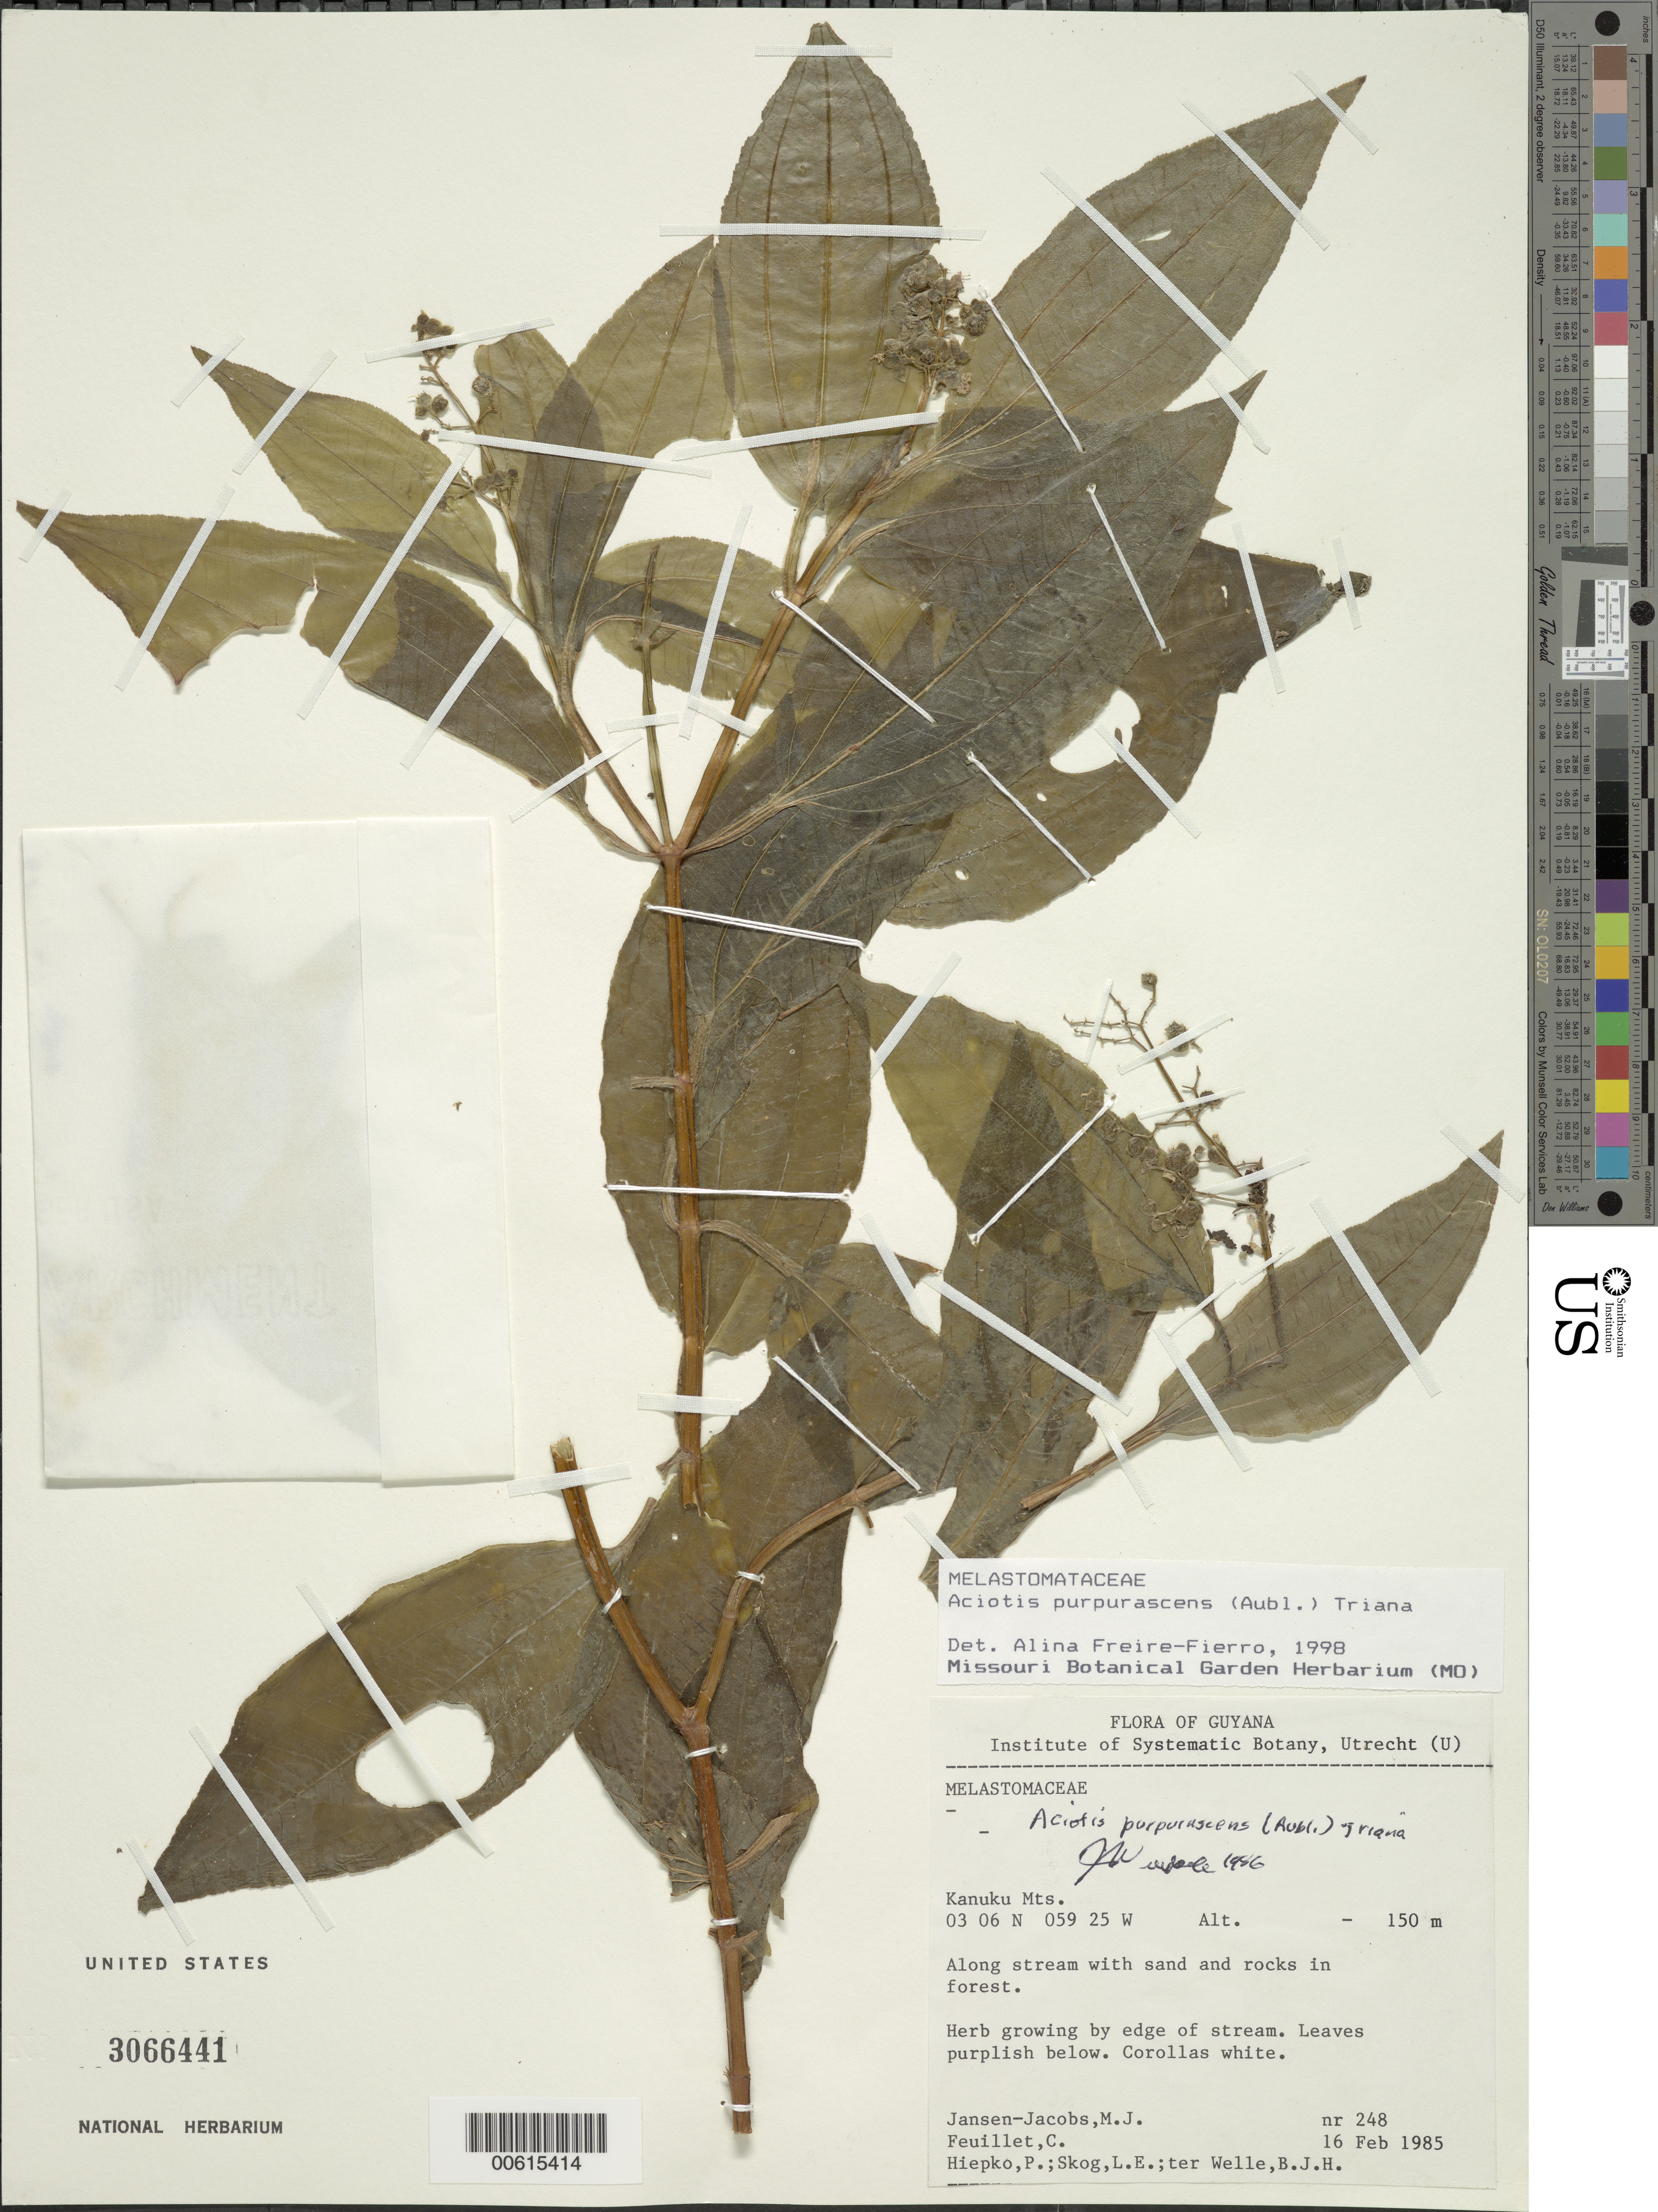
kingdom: Plantae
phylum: Tracheophyta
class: Magnoliopsida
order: Myrtales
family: Melastomataceae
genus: Aciotis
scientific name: Aciotis purpurascens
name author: (Aubl.) Triana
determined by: Freire-Fierro, A.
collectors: M. J. Jansen-Jacobs, C. Feuillet, P. H. Hiepko, L. E. Skog & B. Welle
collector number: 248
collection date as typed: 16-Feb-85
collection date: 1985-02-16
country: Guyana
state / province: U. Takutu-U. Essequibo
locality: Kanuku Mts., Rupununi R.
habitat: Along stream with sand and rocks in forest; growing by edge of stream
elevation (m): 150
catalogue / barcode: US 3066441